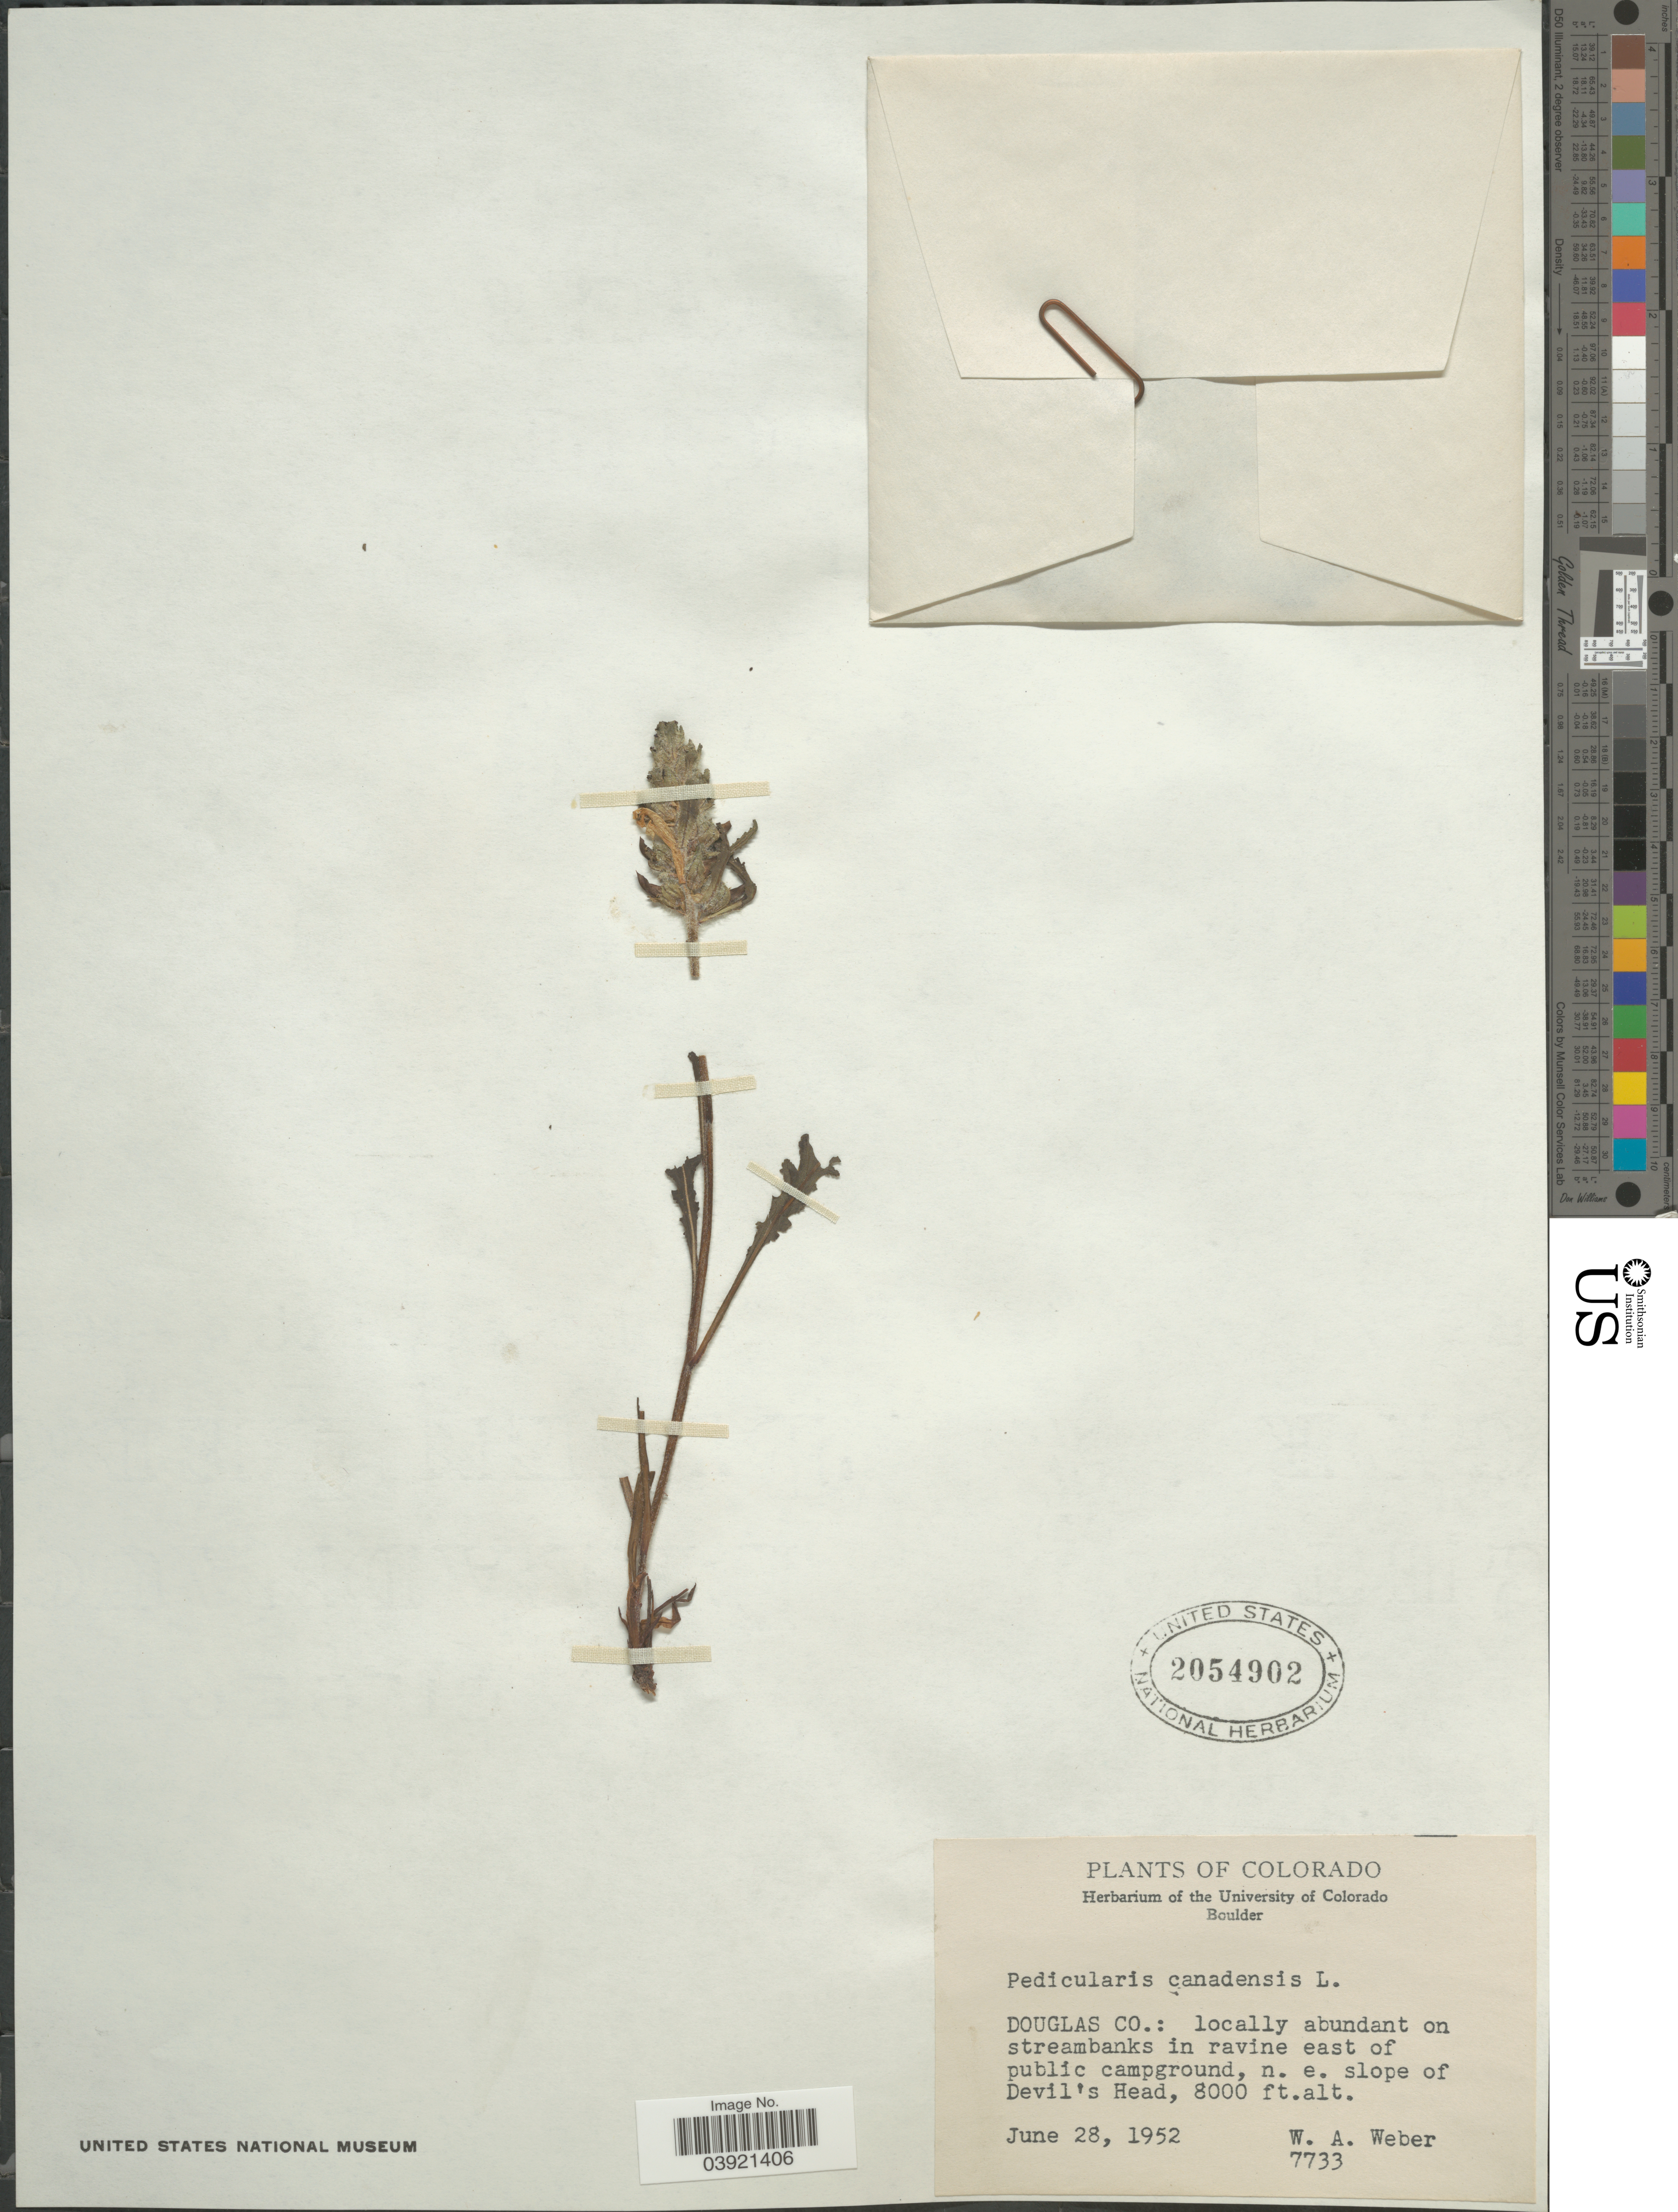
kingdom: Plantae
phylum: Tracheophyta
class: Magnoliopsida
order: Lamiales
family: Orobanchaceae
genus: Pedicularis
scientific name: Pedicularis canadensis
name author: L.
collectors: W. A. Weber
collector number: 7733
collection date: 1952-06-28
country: United States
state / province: Colorado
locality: Douglas Co.: on streambanks in ravine east of public campground, n. e. slope of Devil's Head.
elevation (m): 2438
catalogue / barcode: US 2054902